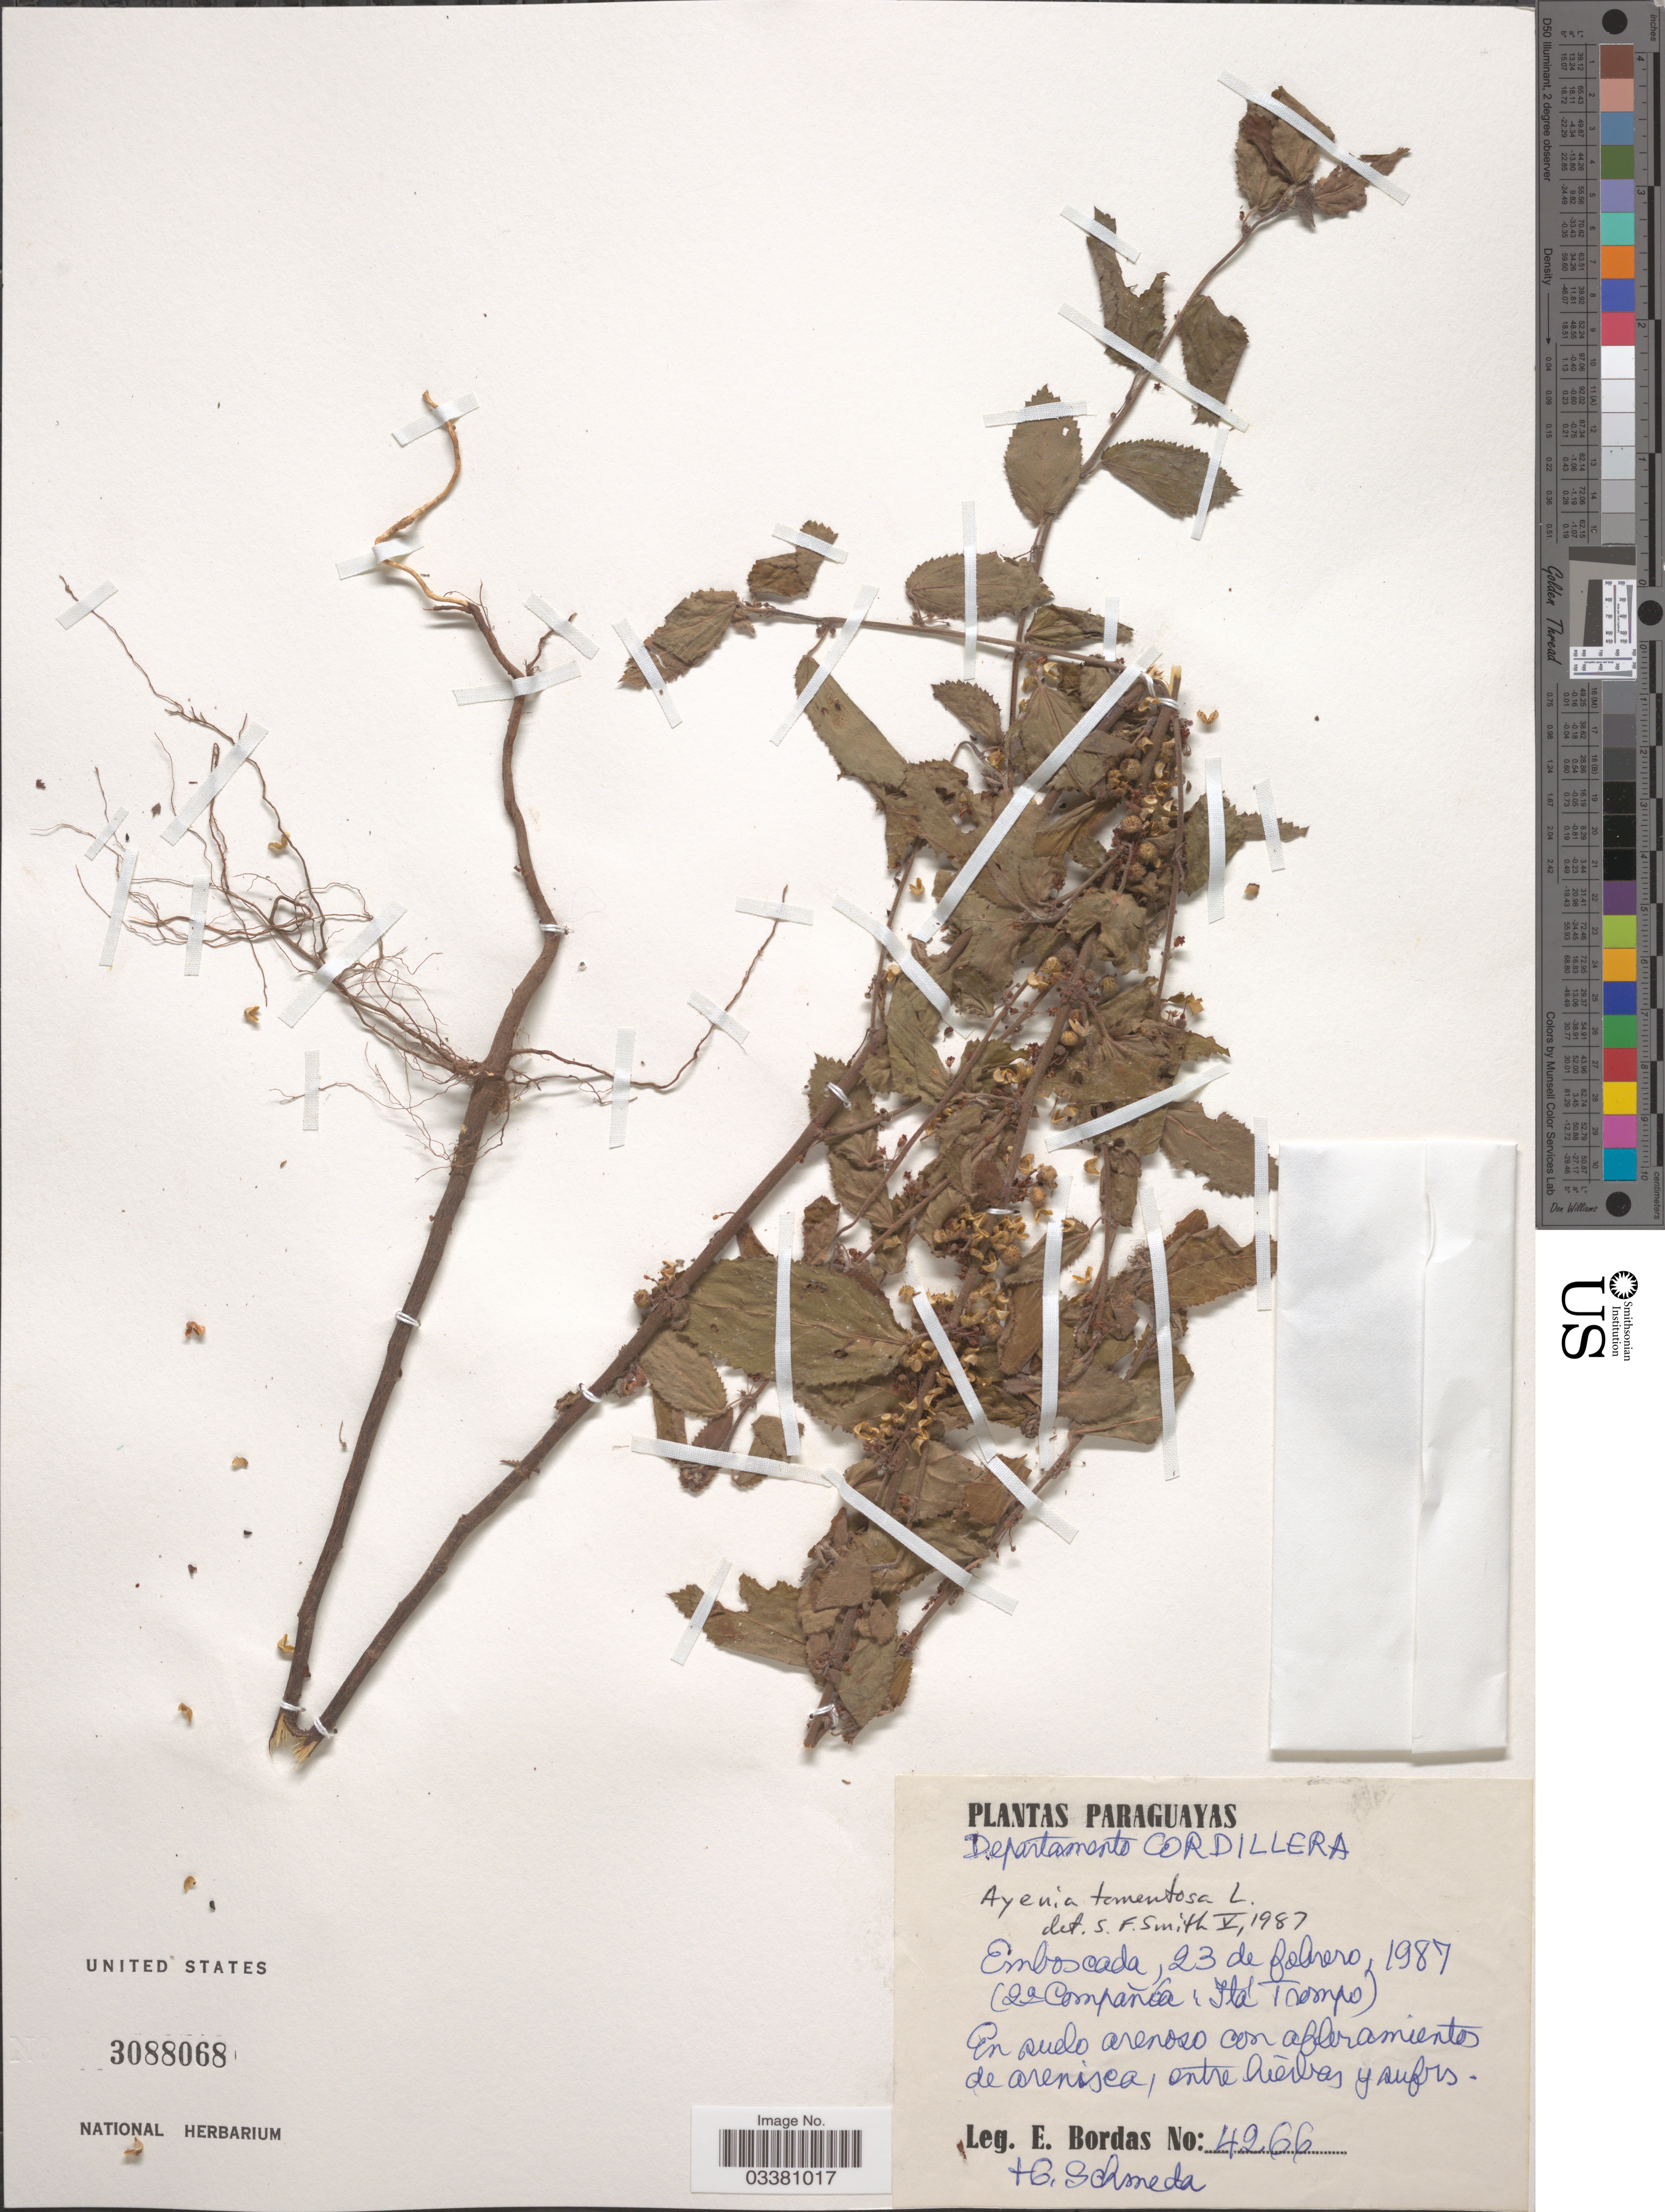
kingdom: Plantae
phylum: Tracheophyta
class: Magnoliopsida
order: Malvales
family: Malvaceae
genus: Ayenia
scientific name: Ayenia tomentosa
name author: L.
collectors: E. Bordas & G. Schmeda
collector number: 4266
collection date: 1987-02-23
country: Paraguay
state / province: Cordillera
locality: Departamento Cordillera. Emboscada (La Compánia, Ita Trompo).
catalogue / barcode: US 3088068